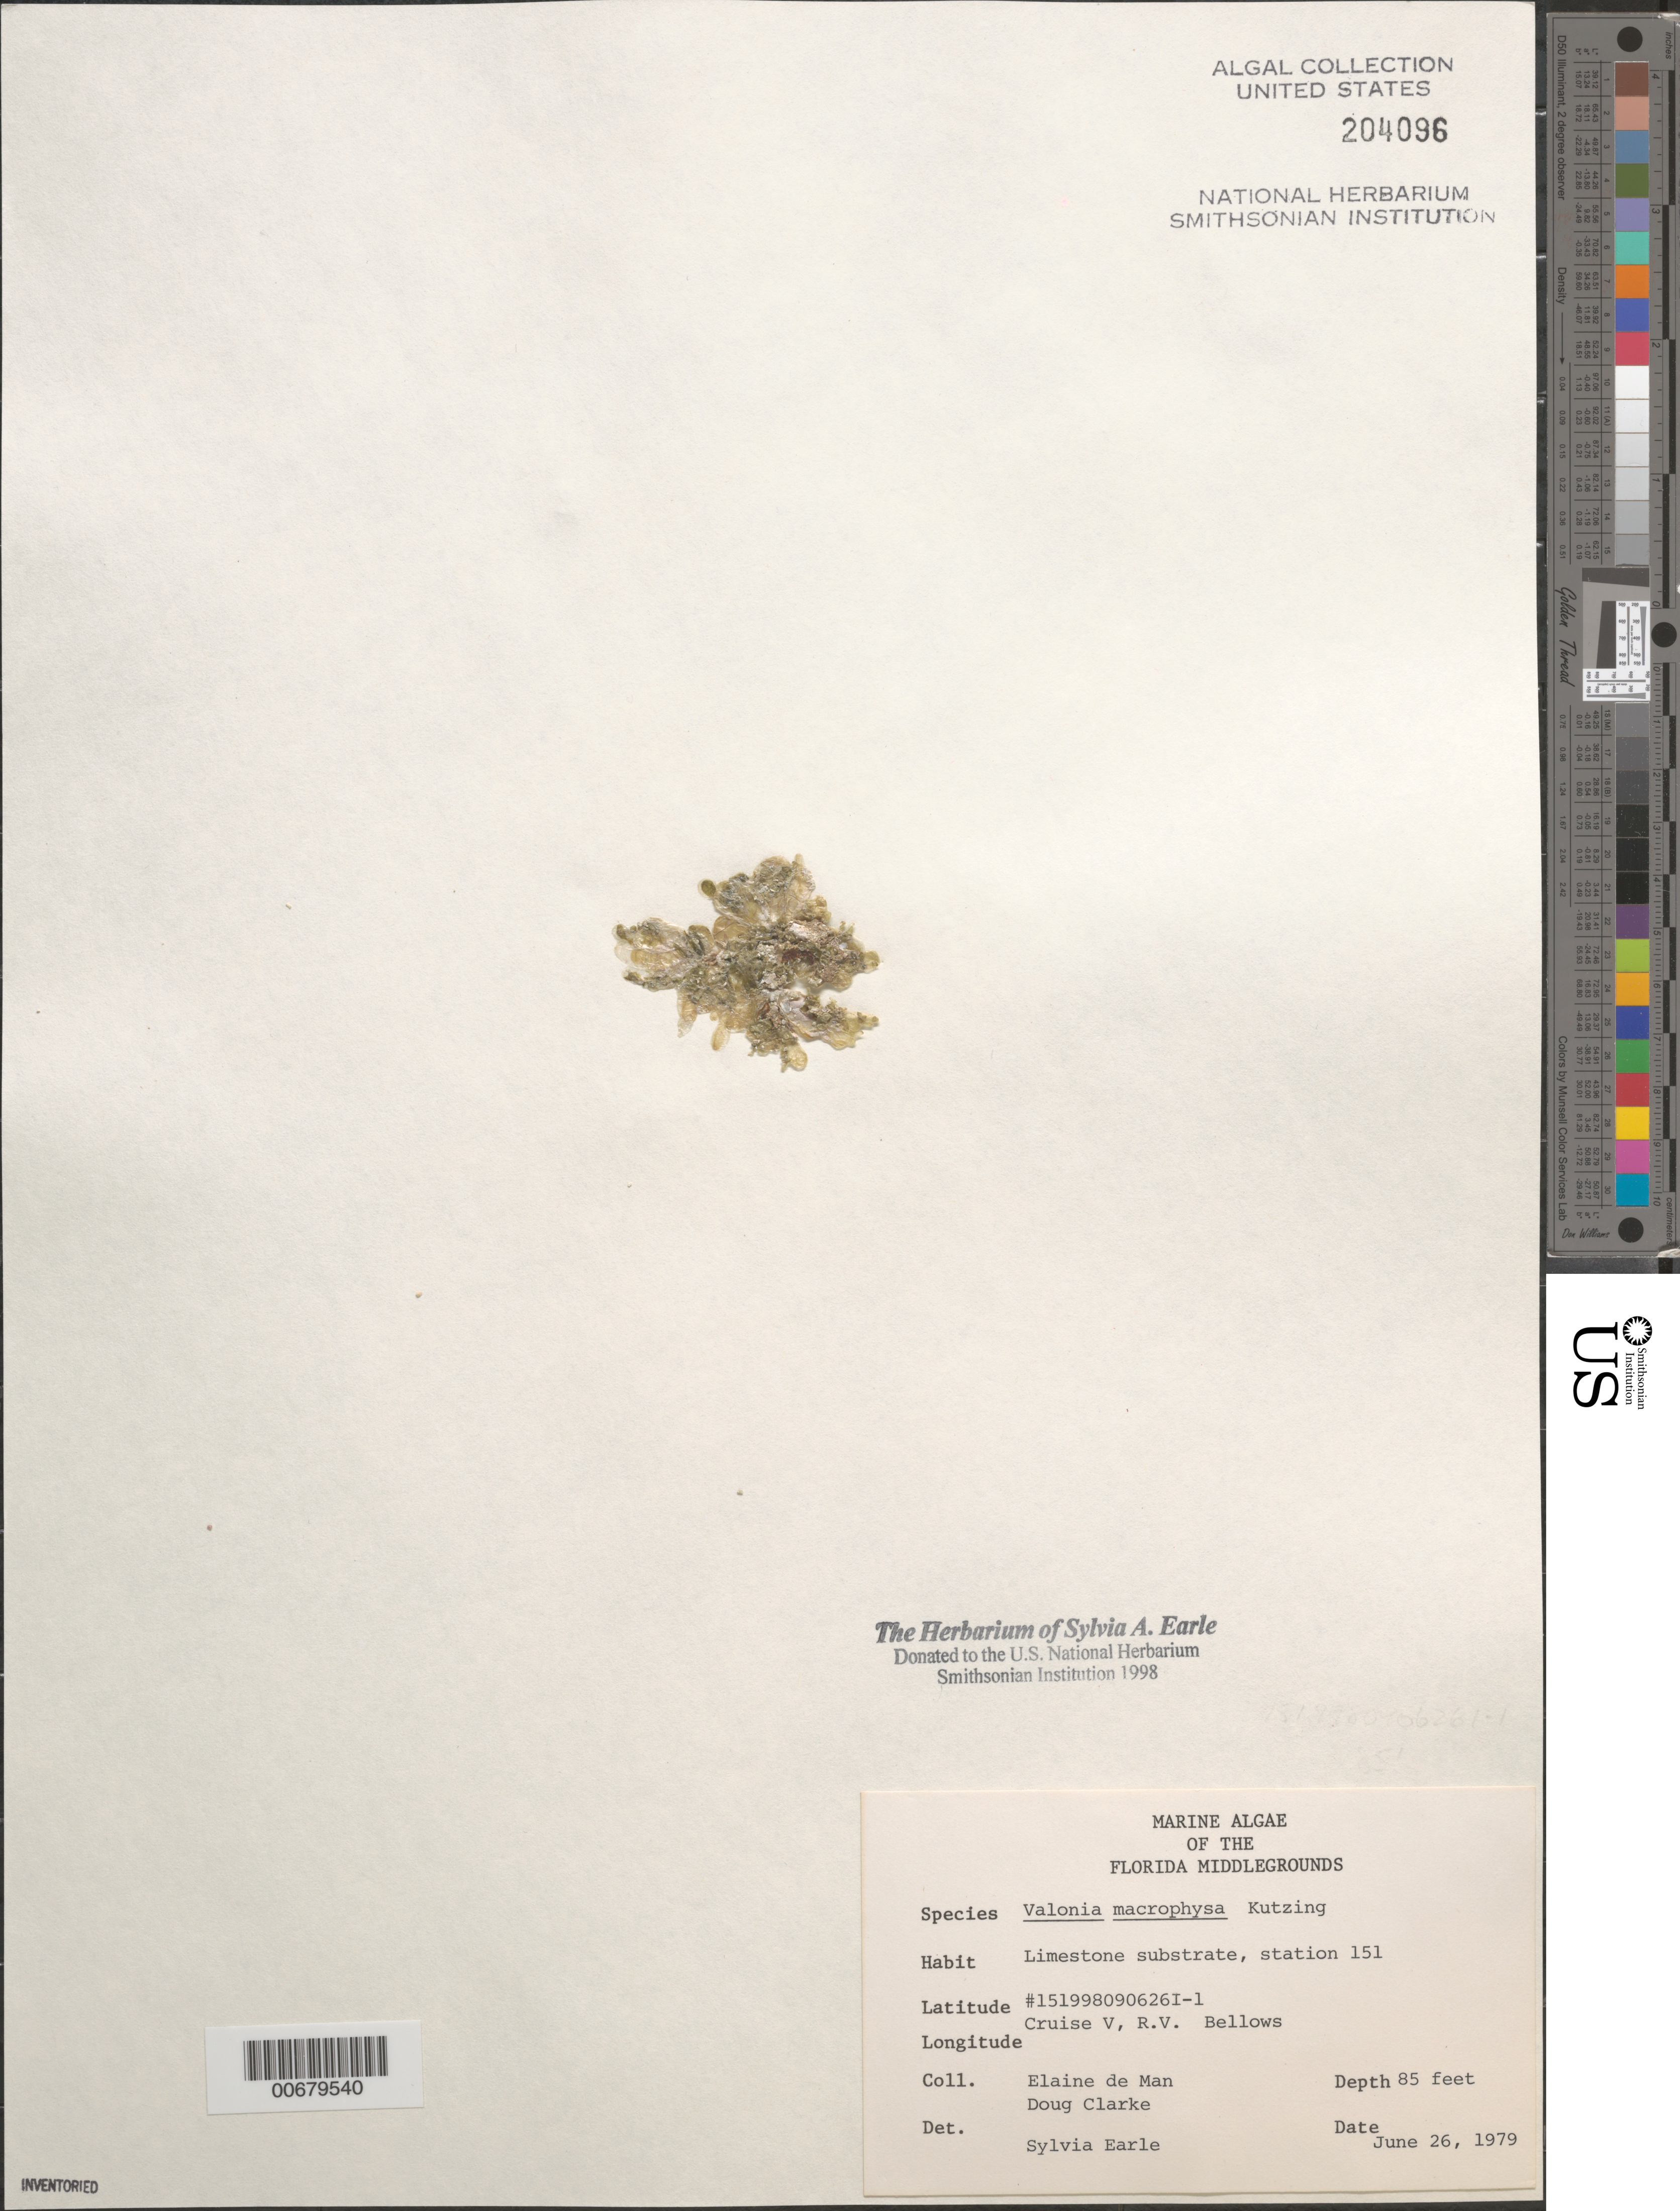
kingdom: Plantae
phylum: Chlorophyta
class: Ulvophyceae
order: Siphonocladales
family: Valoniaceae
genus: Valonia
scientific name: Valonia macrophysa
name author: Kütz.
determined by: Earle, S. A.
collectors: E. de Man & D. Clarke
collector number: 151998090626I-1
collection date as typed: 26 Jun 1979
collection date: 1979-06-26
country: United States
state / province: Florida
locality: Florida Middle Grounds, Gulf of Mexico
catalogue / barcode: US 204096